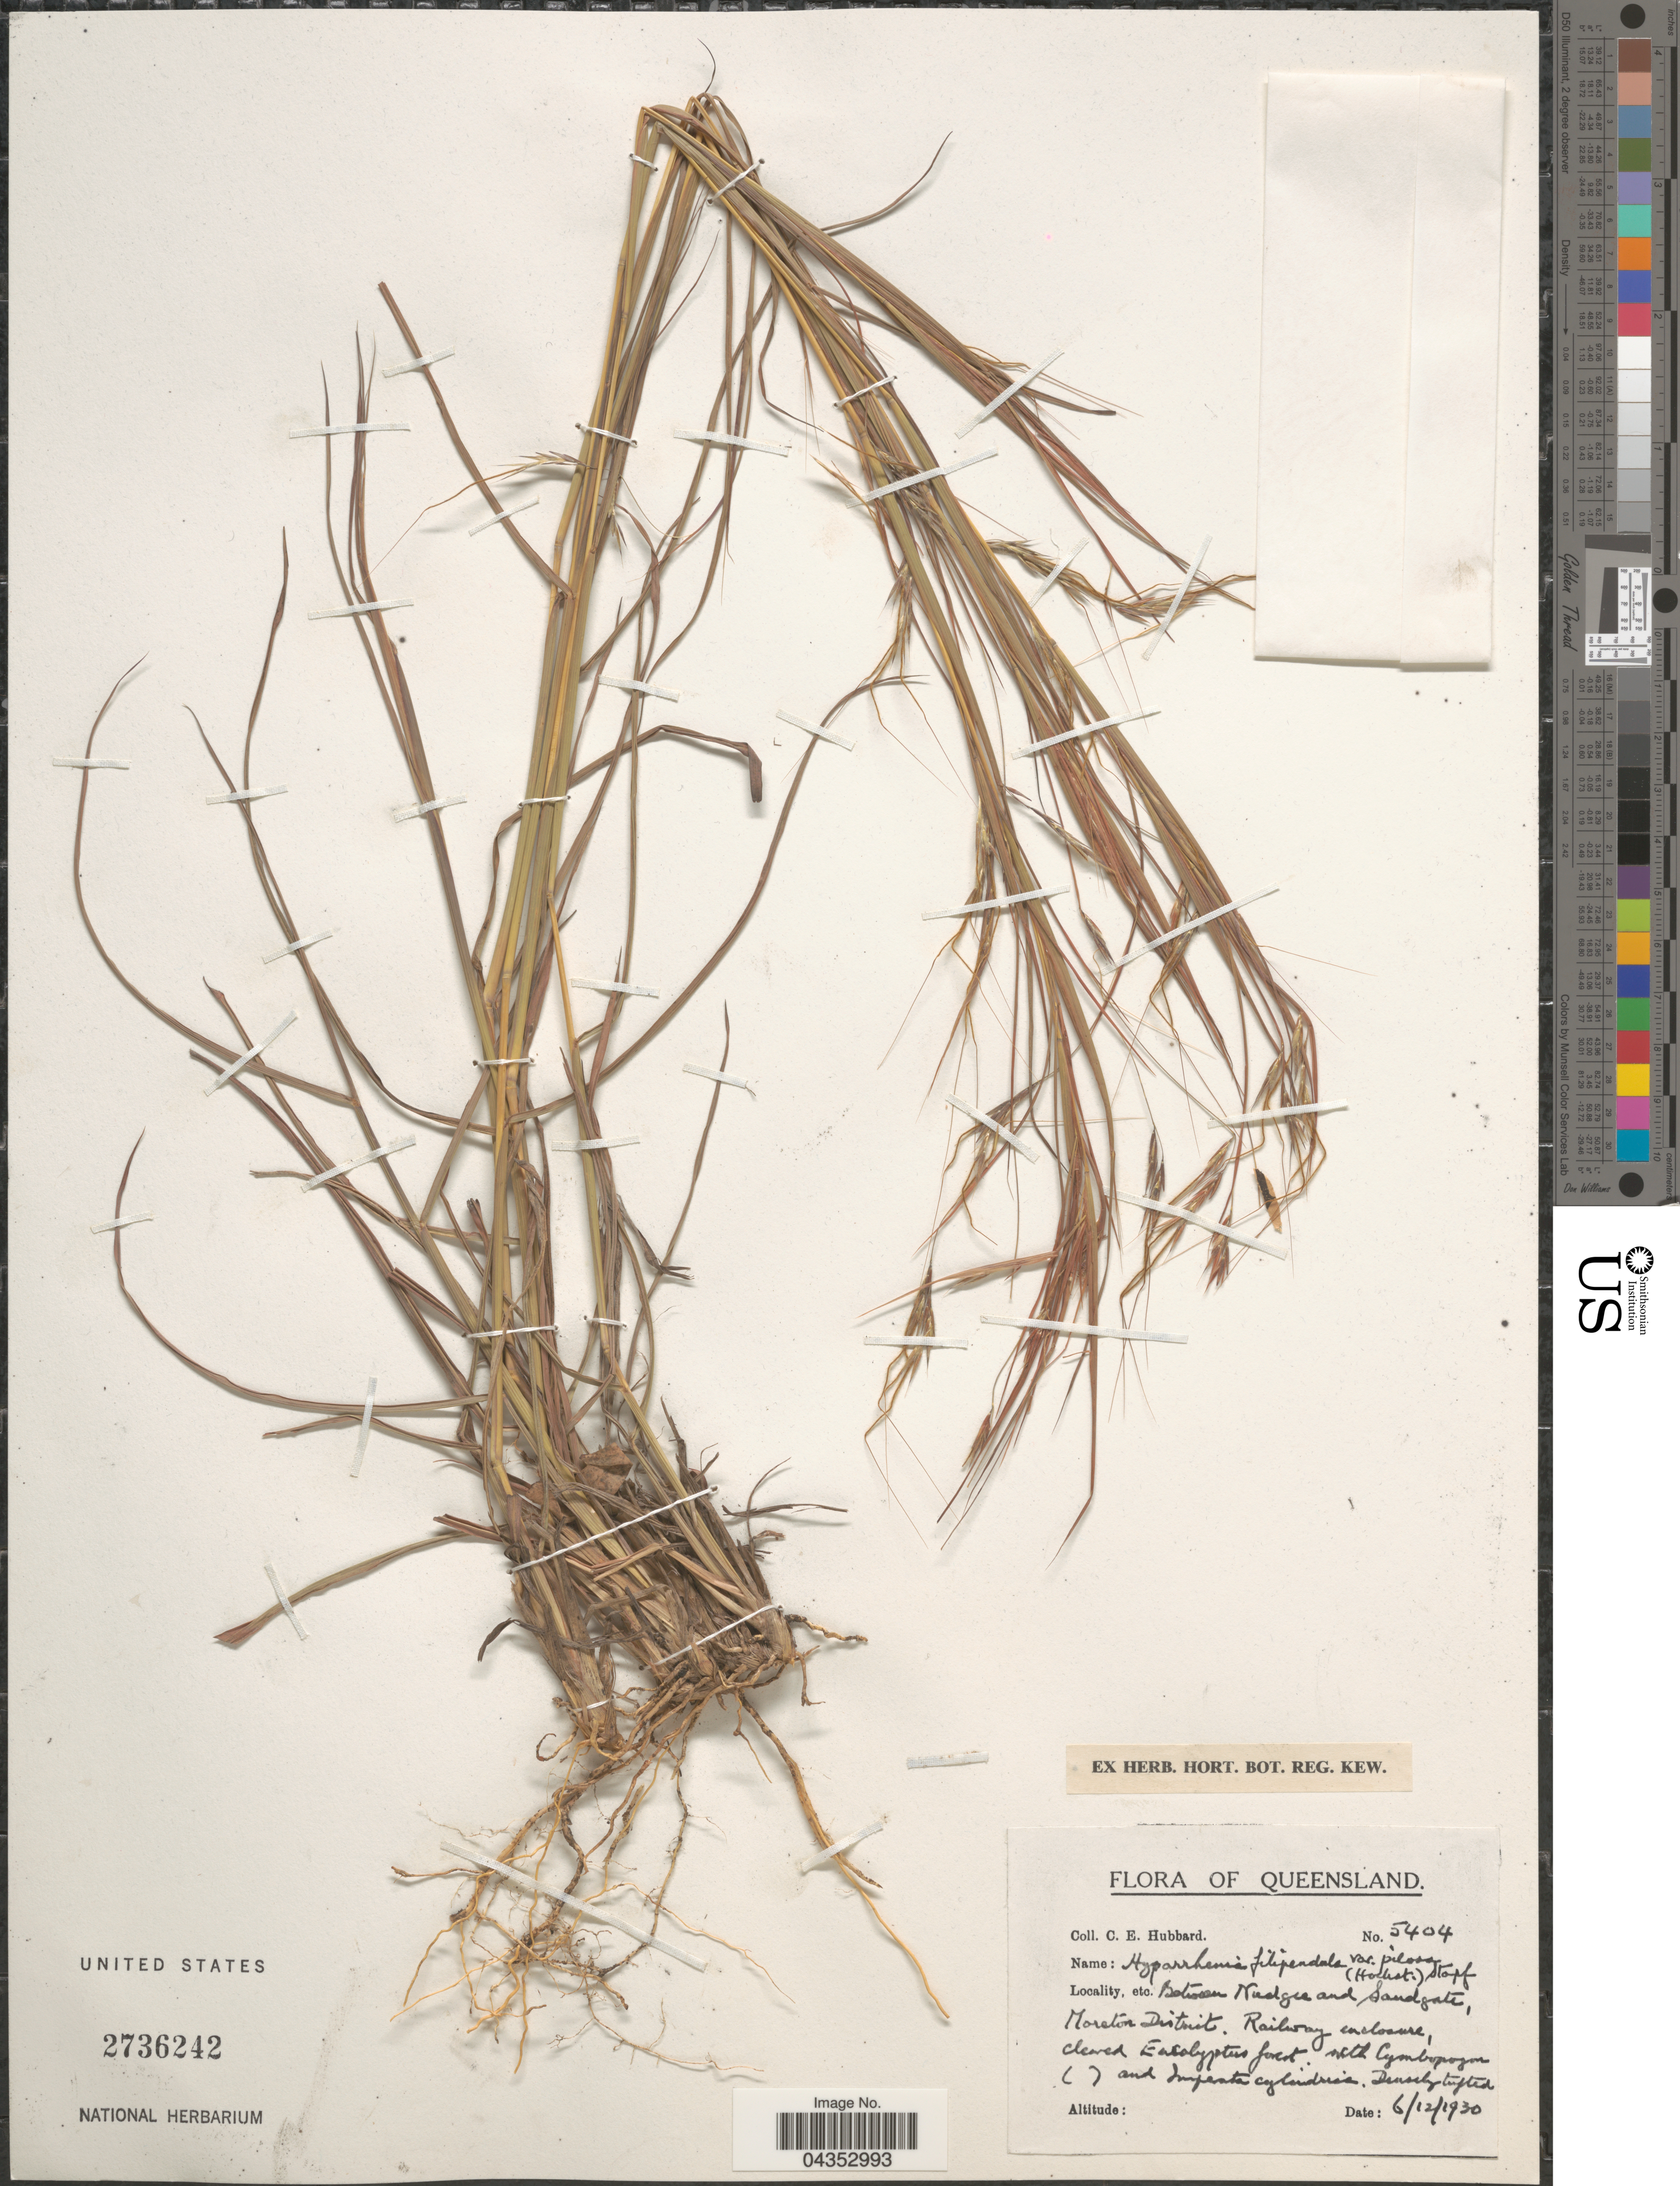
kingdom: Plantae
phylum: Tracheophyta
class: Liliopsida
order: Poales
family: Poaceae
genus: Hyparrhenia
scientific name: Hyparrhenia filipendula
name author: (Hochr.) Stapf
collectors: C. E. Hubbard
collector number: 5404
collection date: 1930-12-06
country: Australia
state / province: Queensland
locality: Between Nudgee and Sandgate, Moreton District. Railway enclosure.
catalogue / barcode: US 2736242